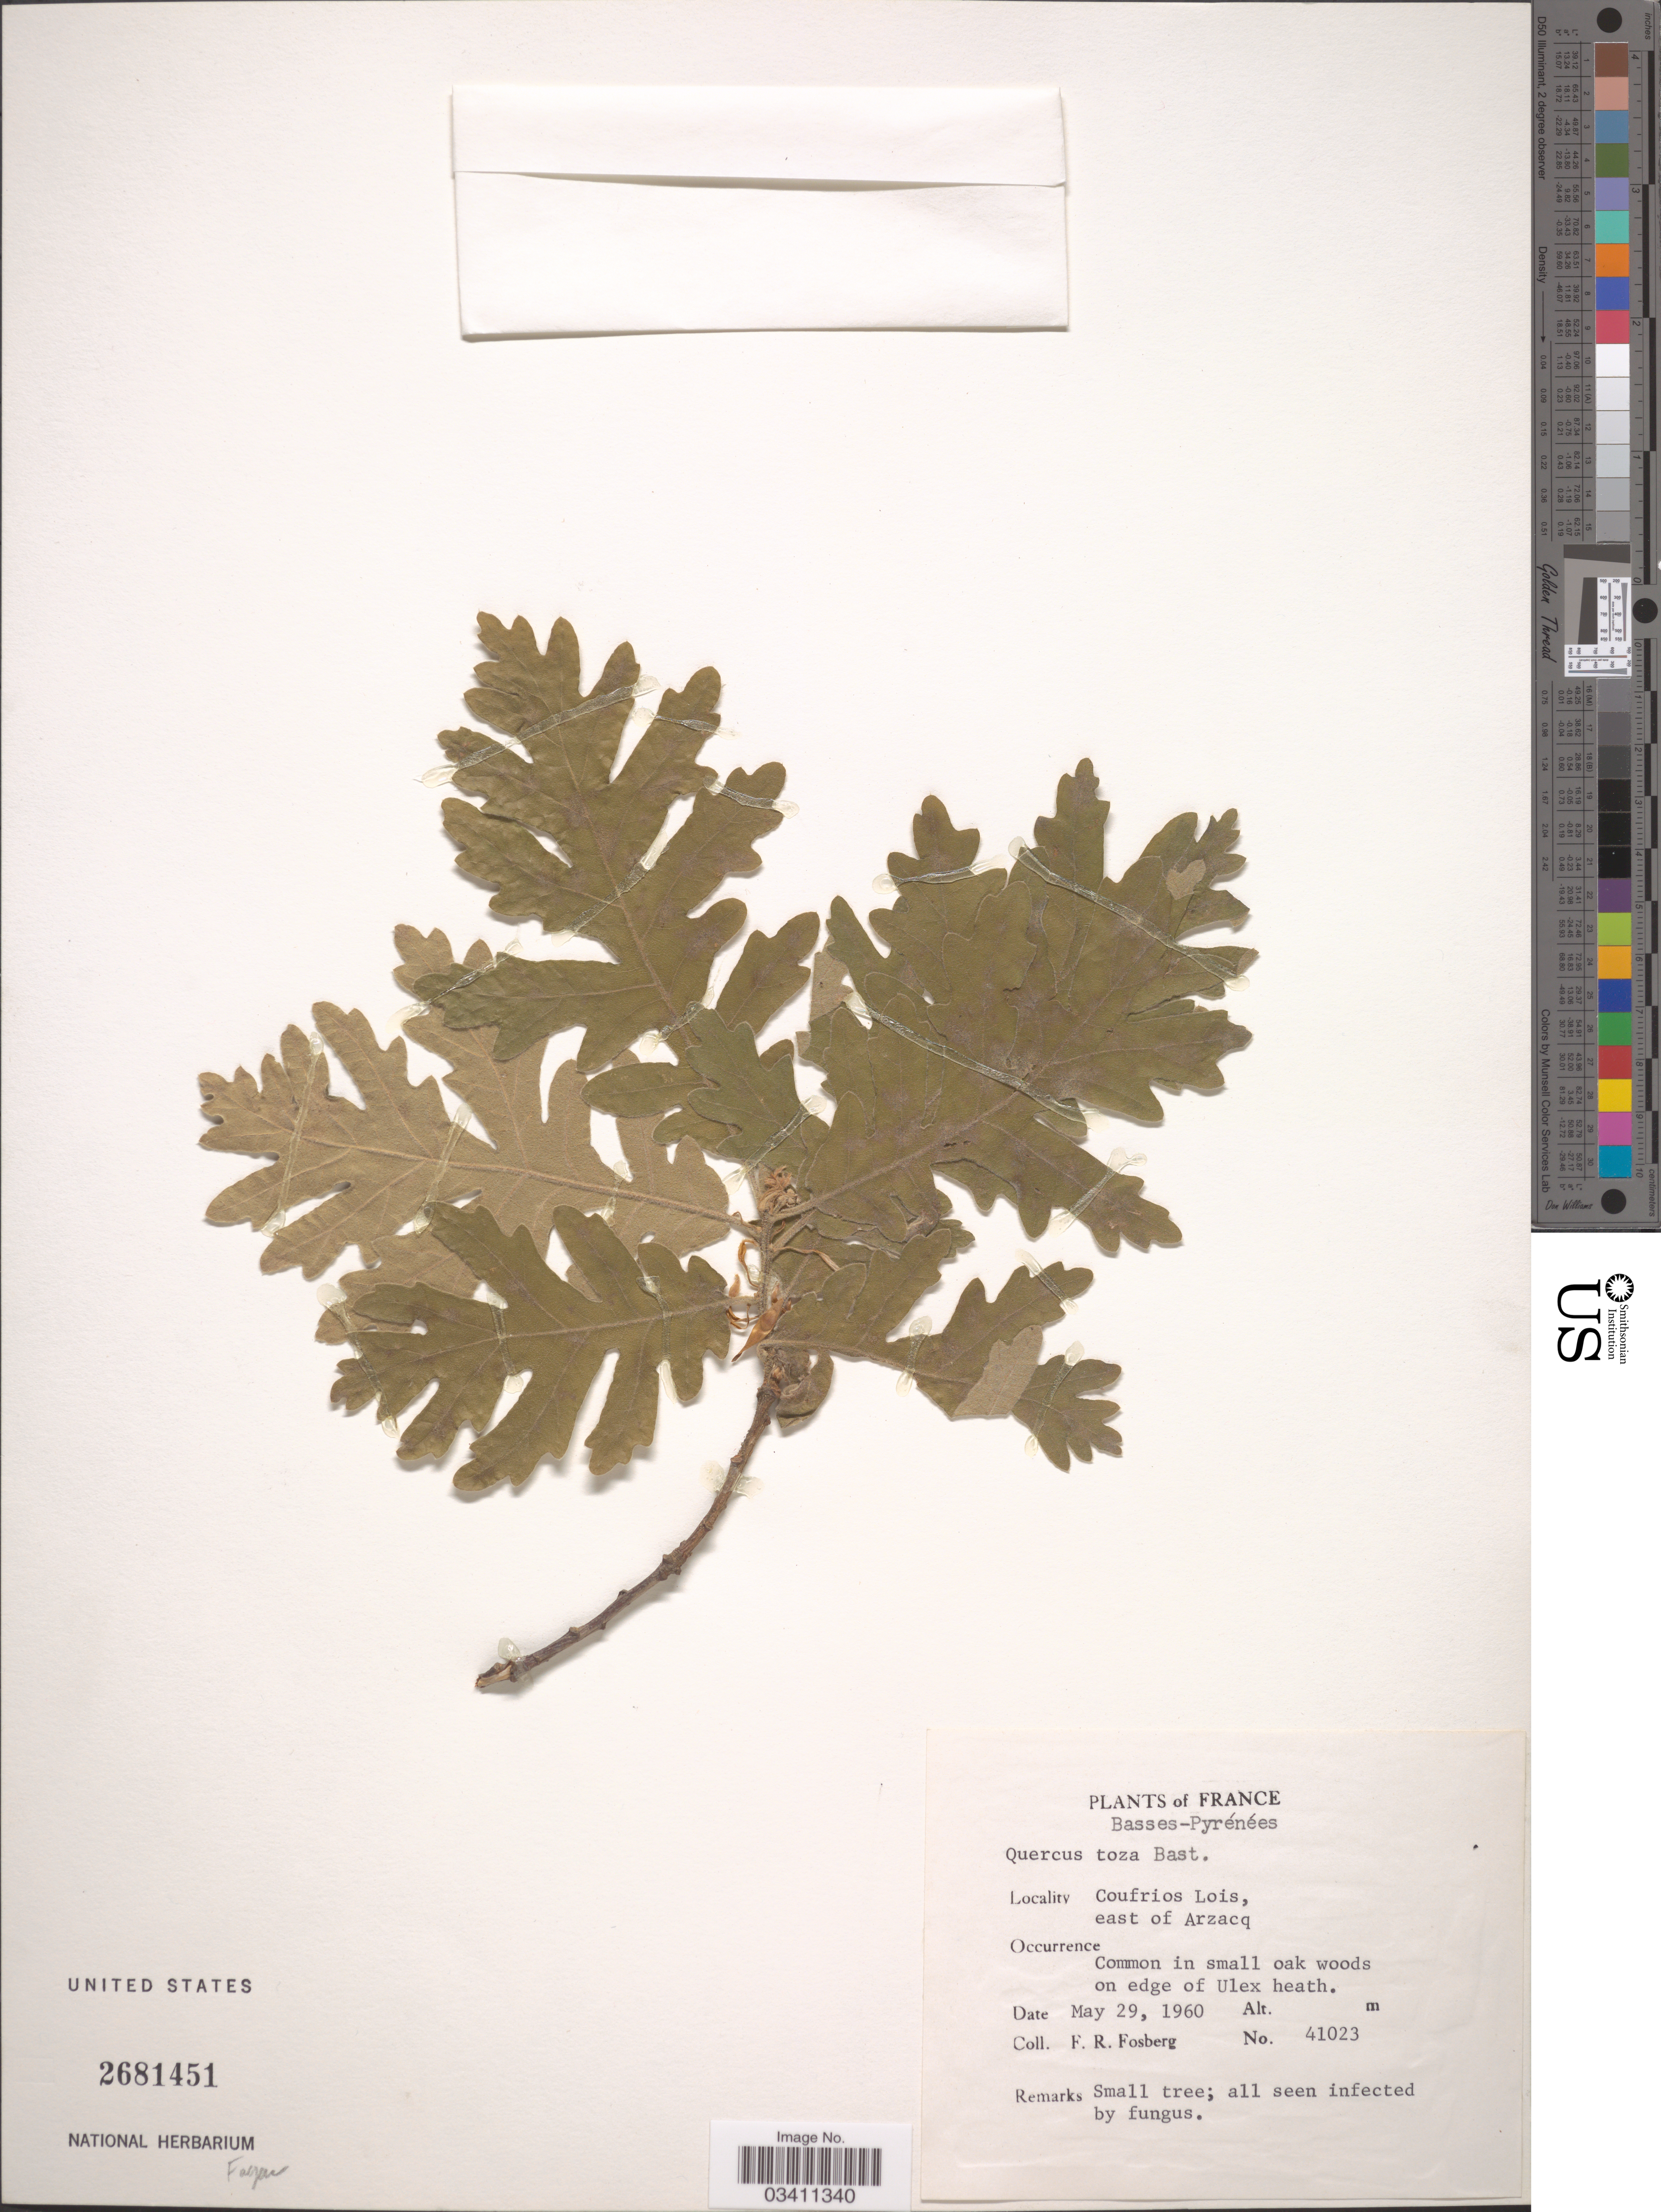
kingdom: Plantae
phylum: Tracheophyta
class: Magnoliopsida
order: Fagales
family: Fagaceae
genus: Quercus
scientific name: Quercus toza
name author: Bastard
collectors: F. R. Fosberg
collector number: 41023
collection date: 1960-05-29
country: France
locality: Basses-Pyrénées. Coufrios Lois, east of Arzacq. On edge of Ulex heath.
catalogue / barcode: US 2681451